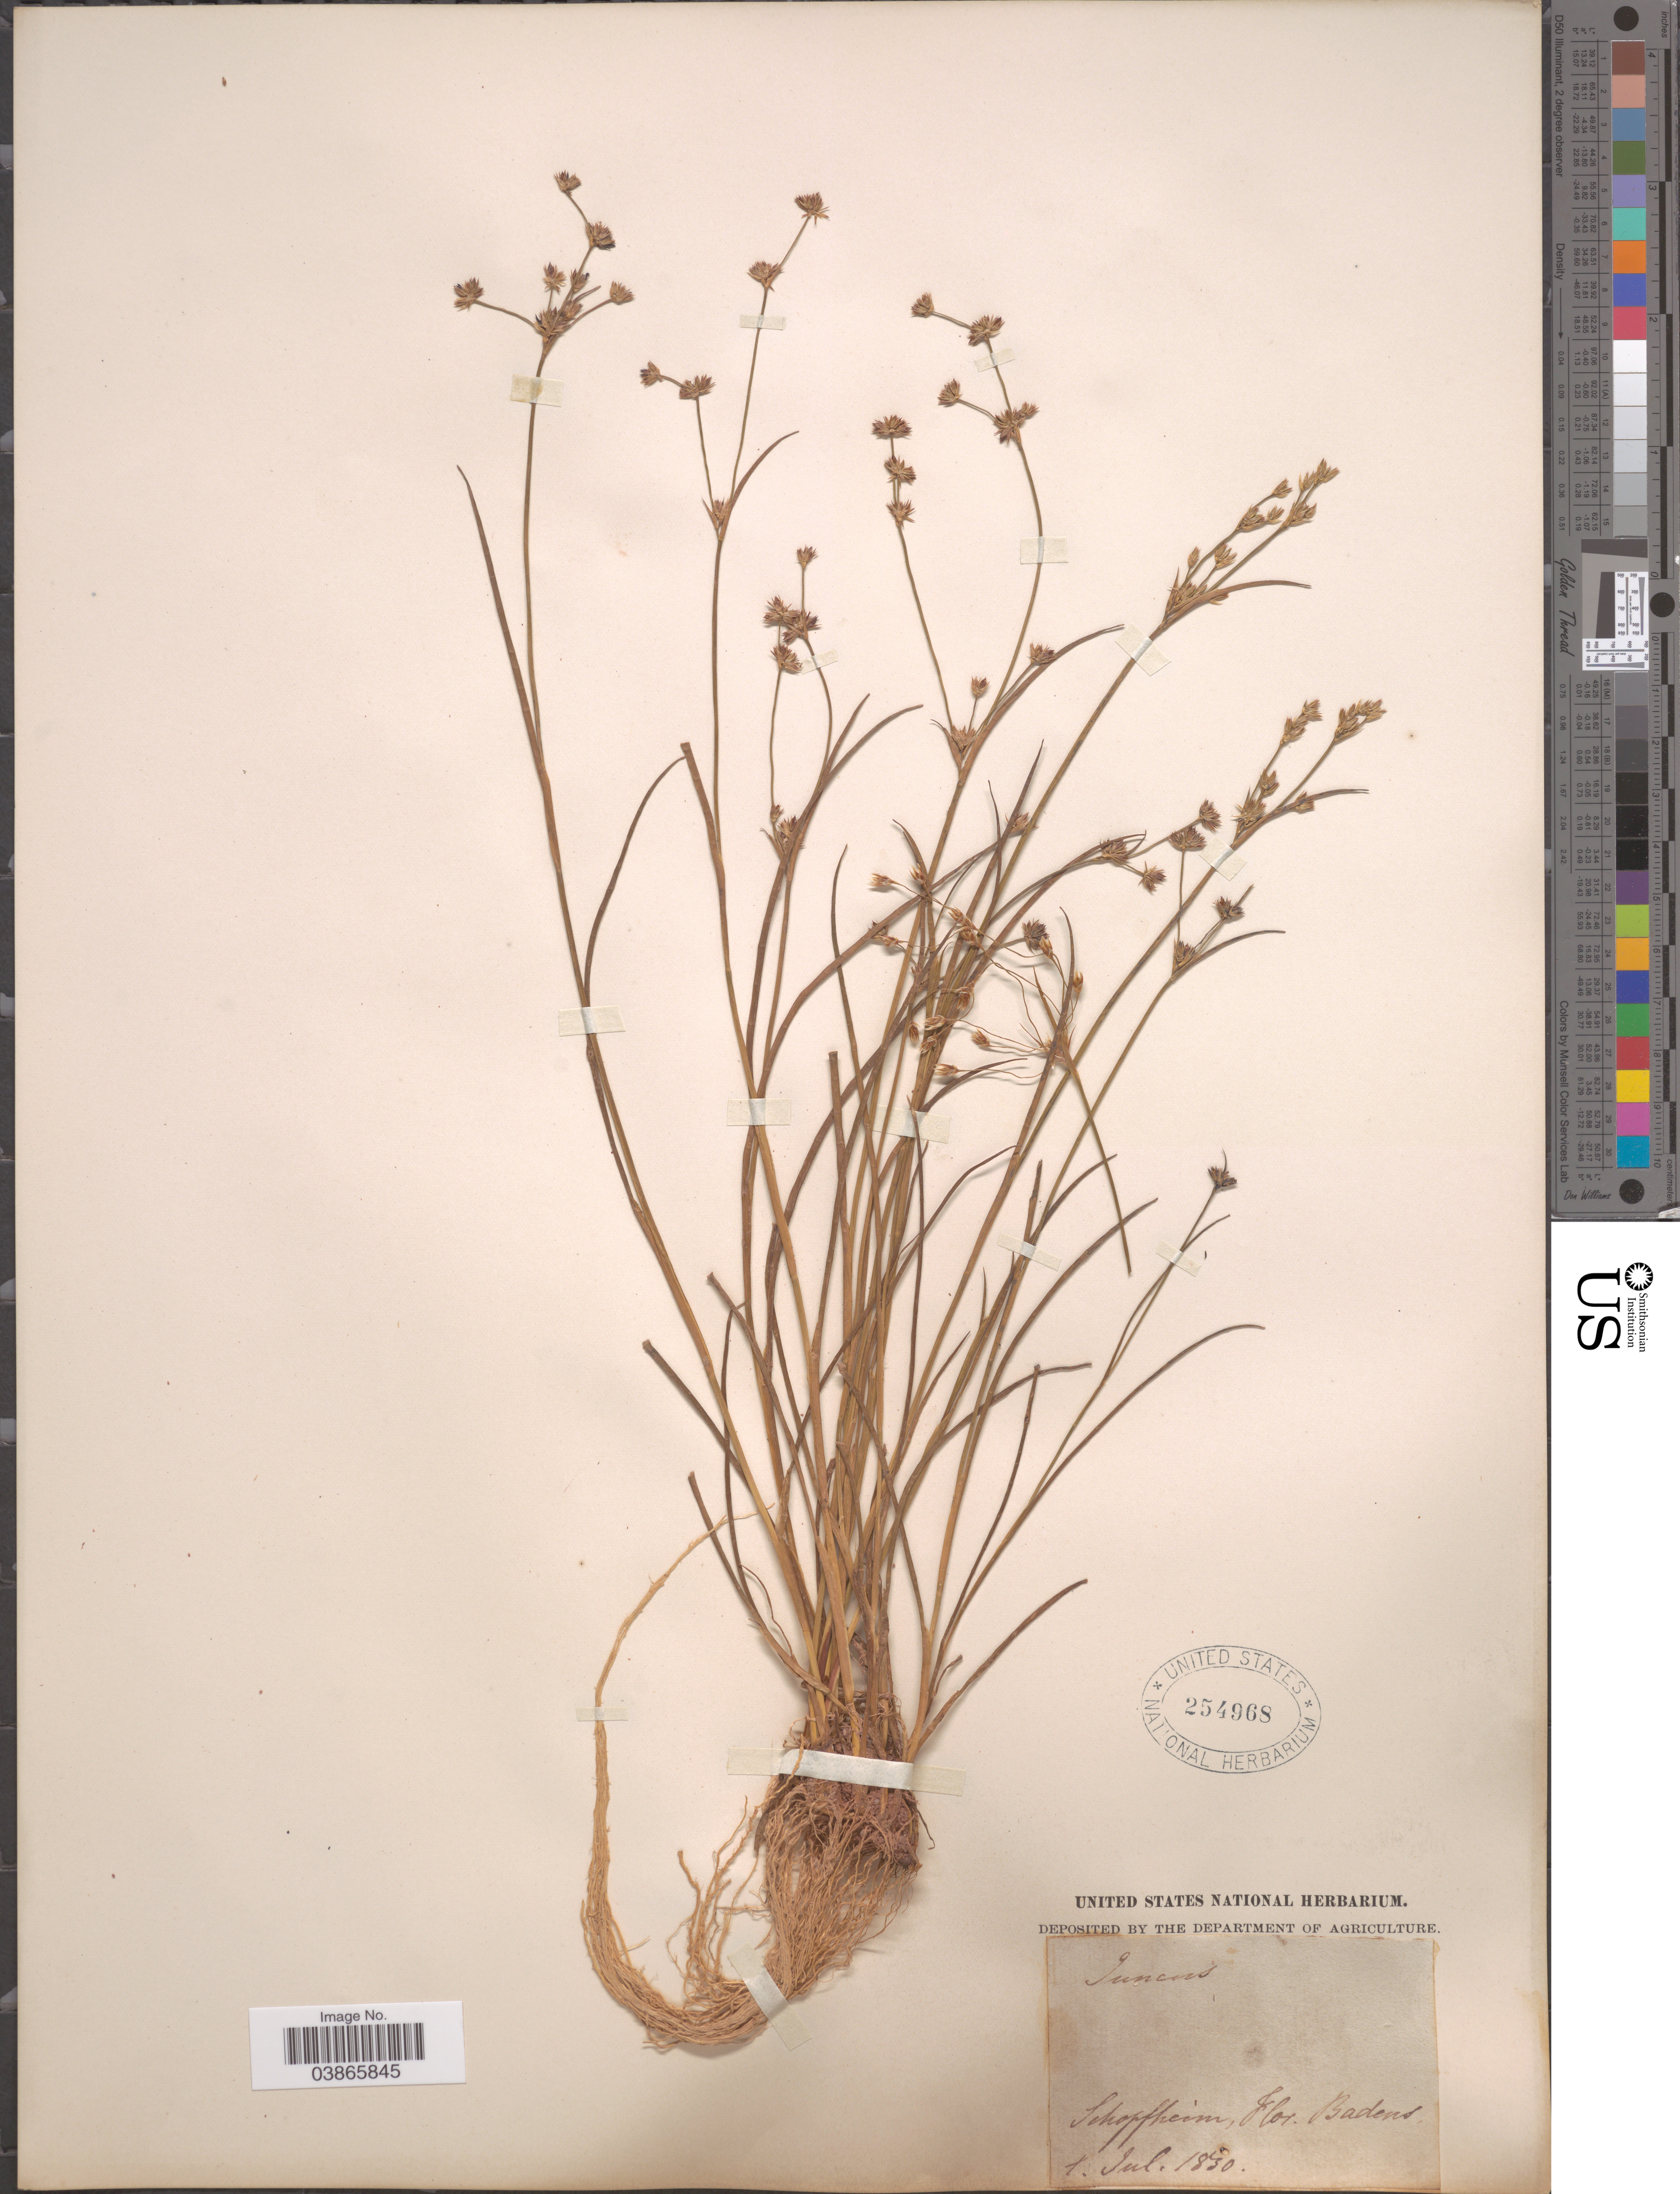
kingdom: Plantae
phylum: Tracheophyta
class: Liliopsida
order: Poales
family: Juncaceae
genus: Juncus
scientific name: Juncus sp.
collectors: Schopfheine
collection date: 1830-07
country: Germany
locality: Badens.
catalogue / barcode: US 254968